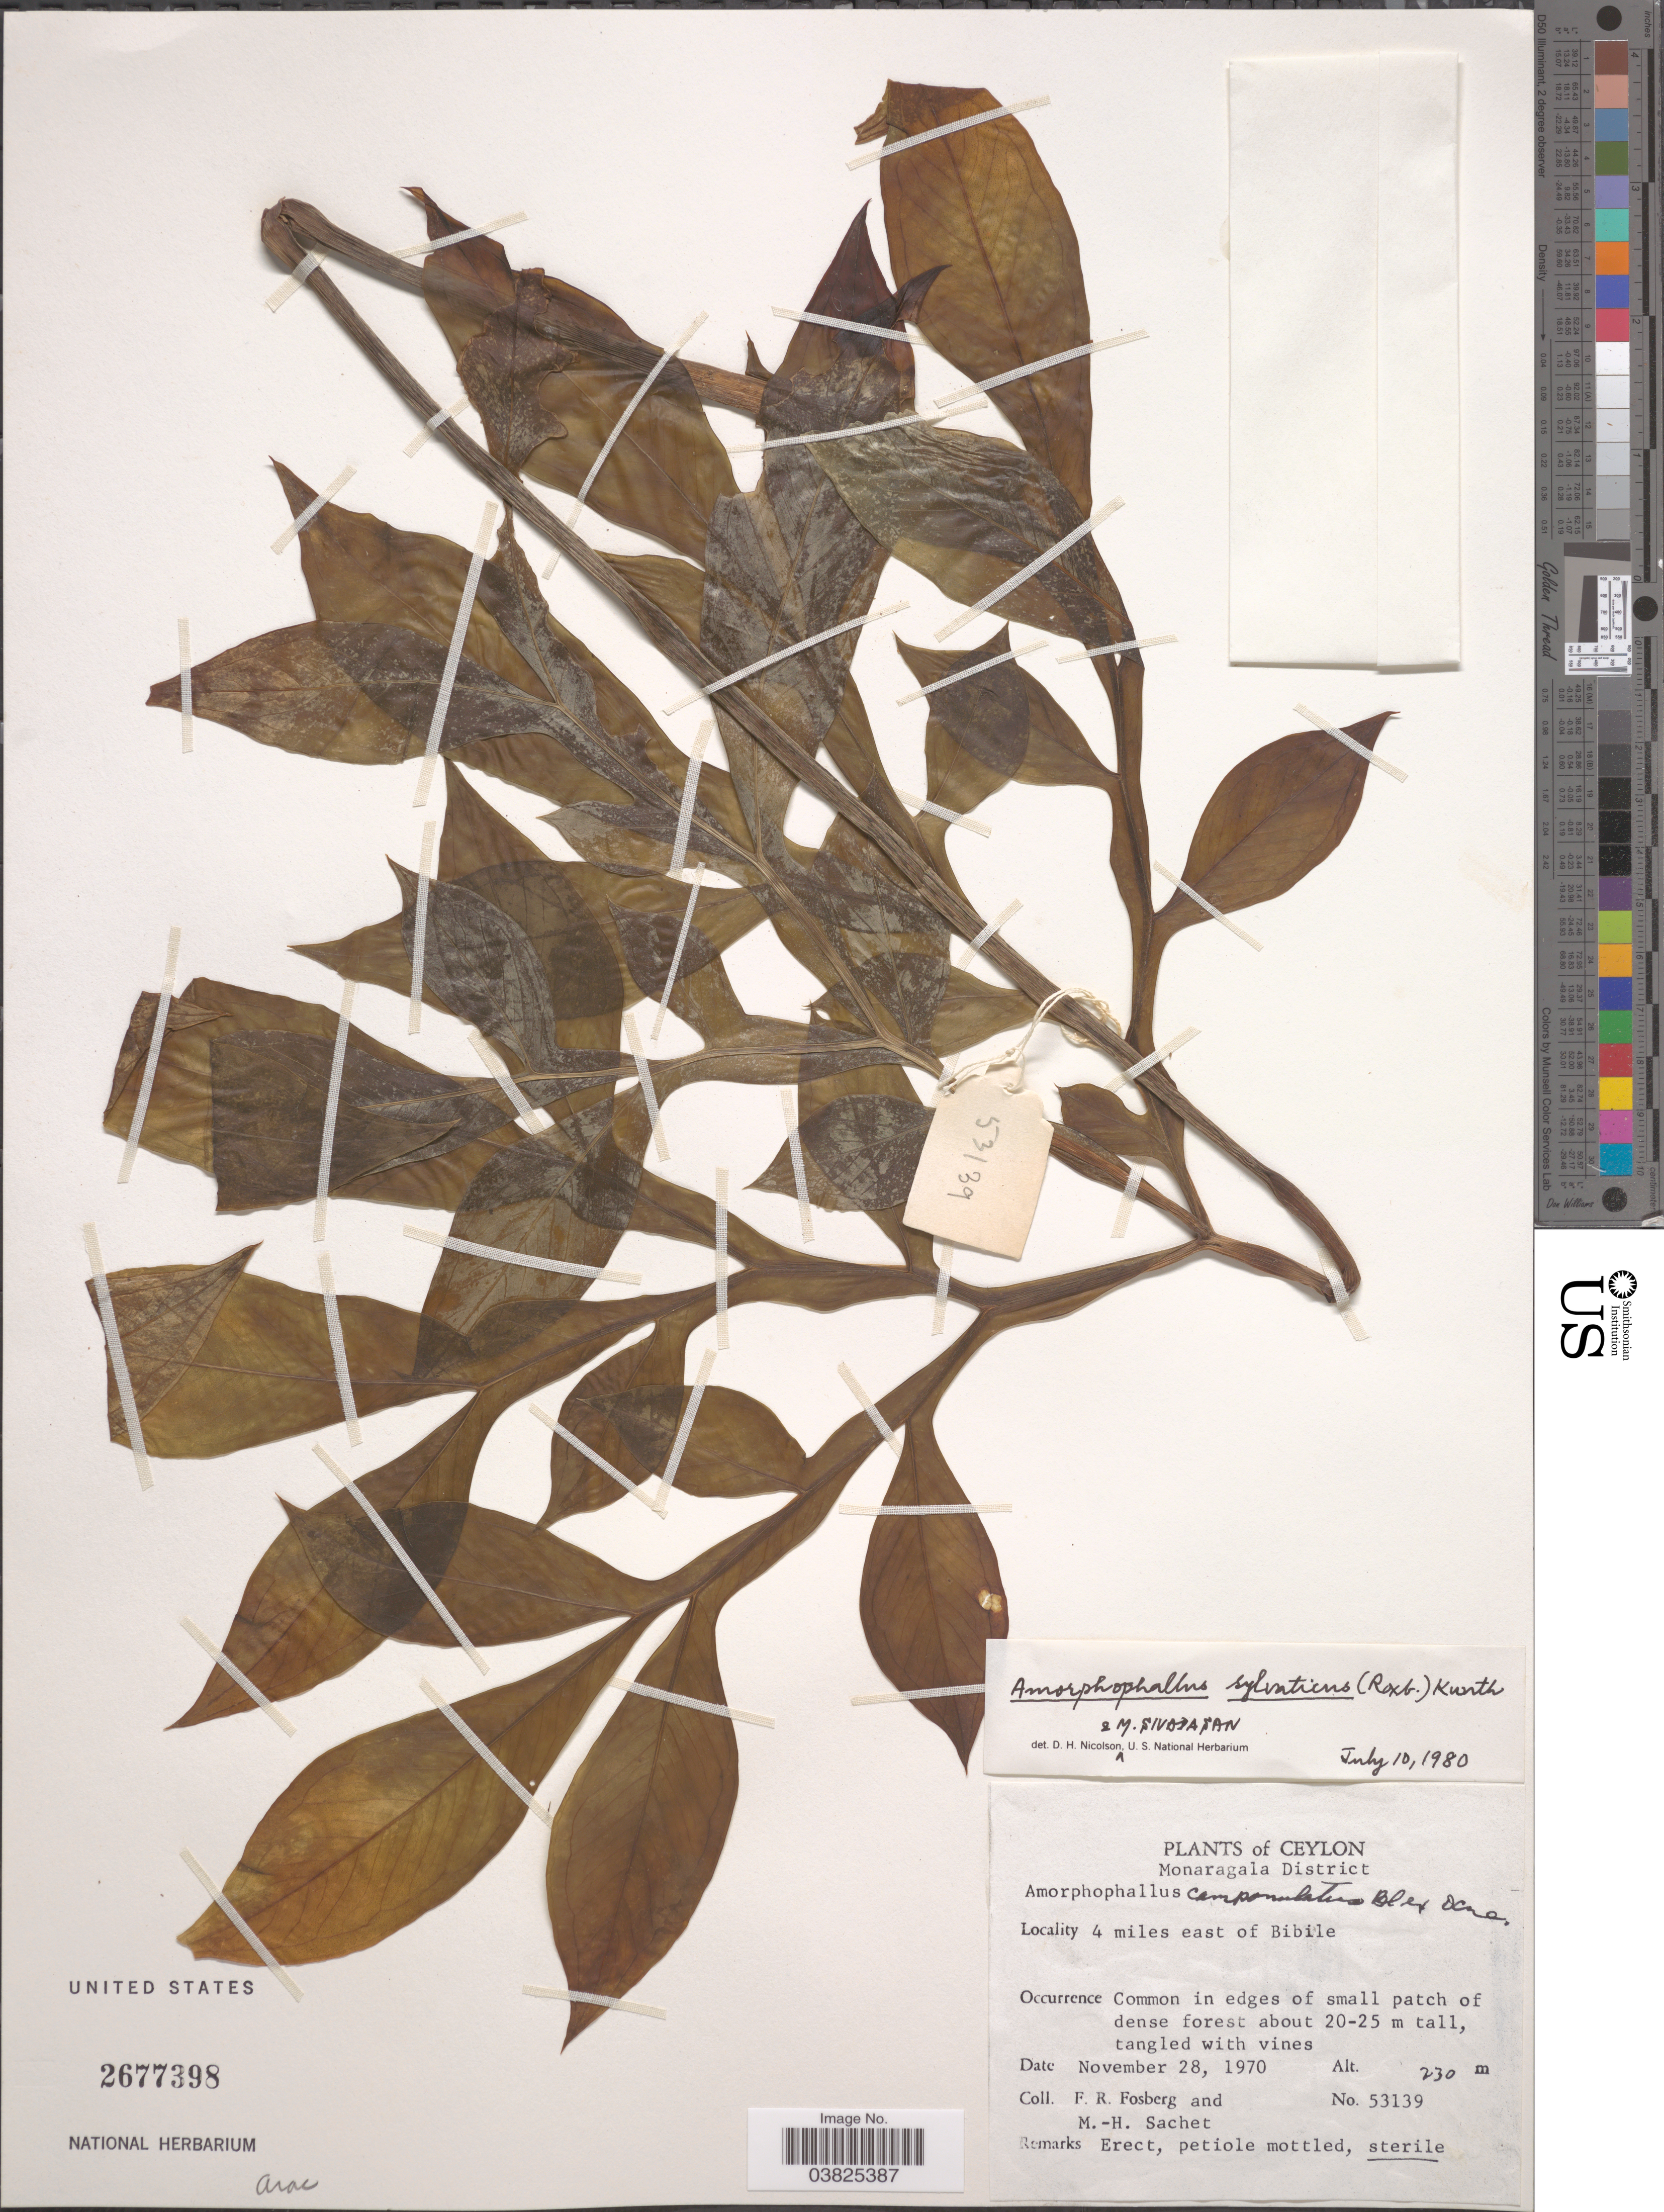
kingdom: Plantae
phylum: Tracheophyta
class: Liliopsida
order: Alismatales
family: Araceae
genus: Amorphophallus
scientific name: Amorphophallus sylvaticus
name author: (Roxb.) Kunth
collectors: F. R. Fosberg & M.-H. Sachet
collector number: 53139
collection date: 1970-11-28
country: Sri Lanka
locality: Monaragala District. 4 miles east of Bibile.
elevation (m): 230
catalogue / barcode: US 2677398